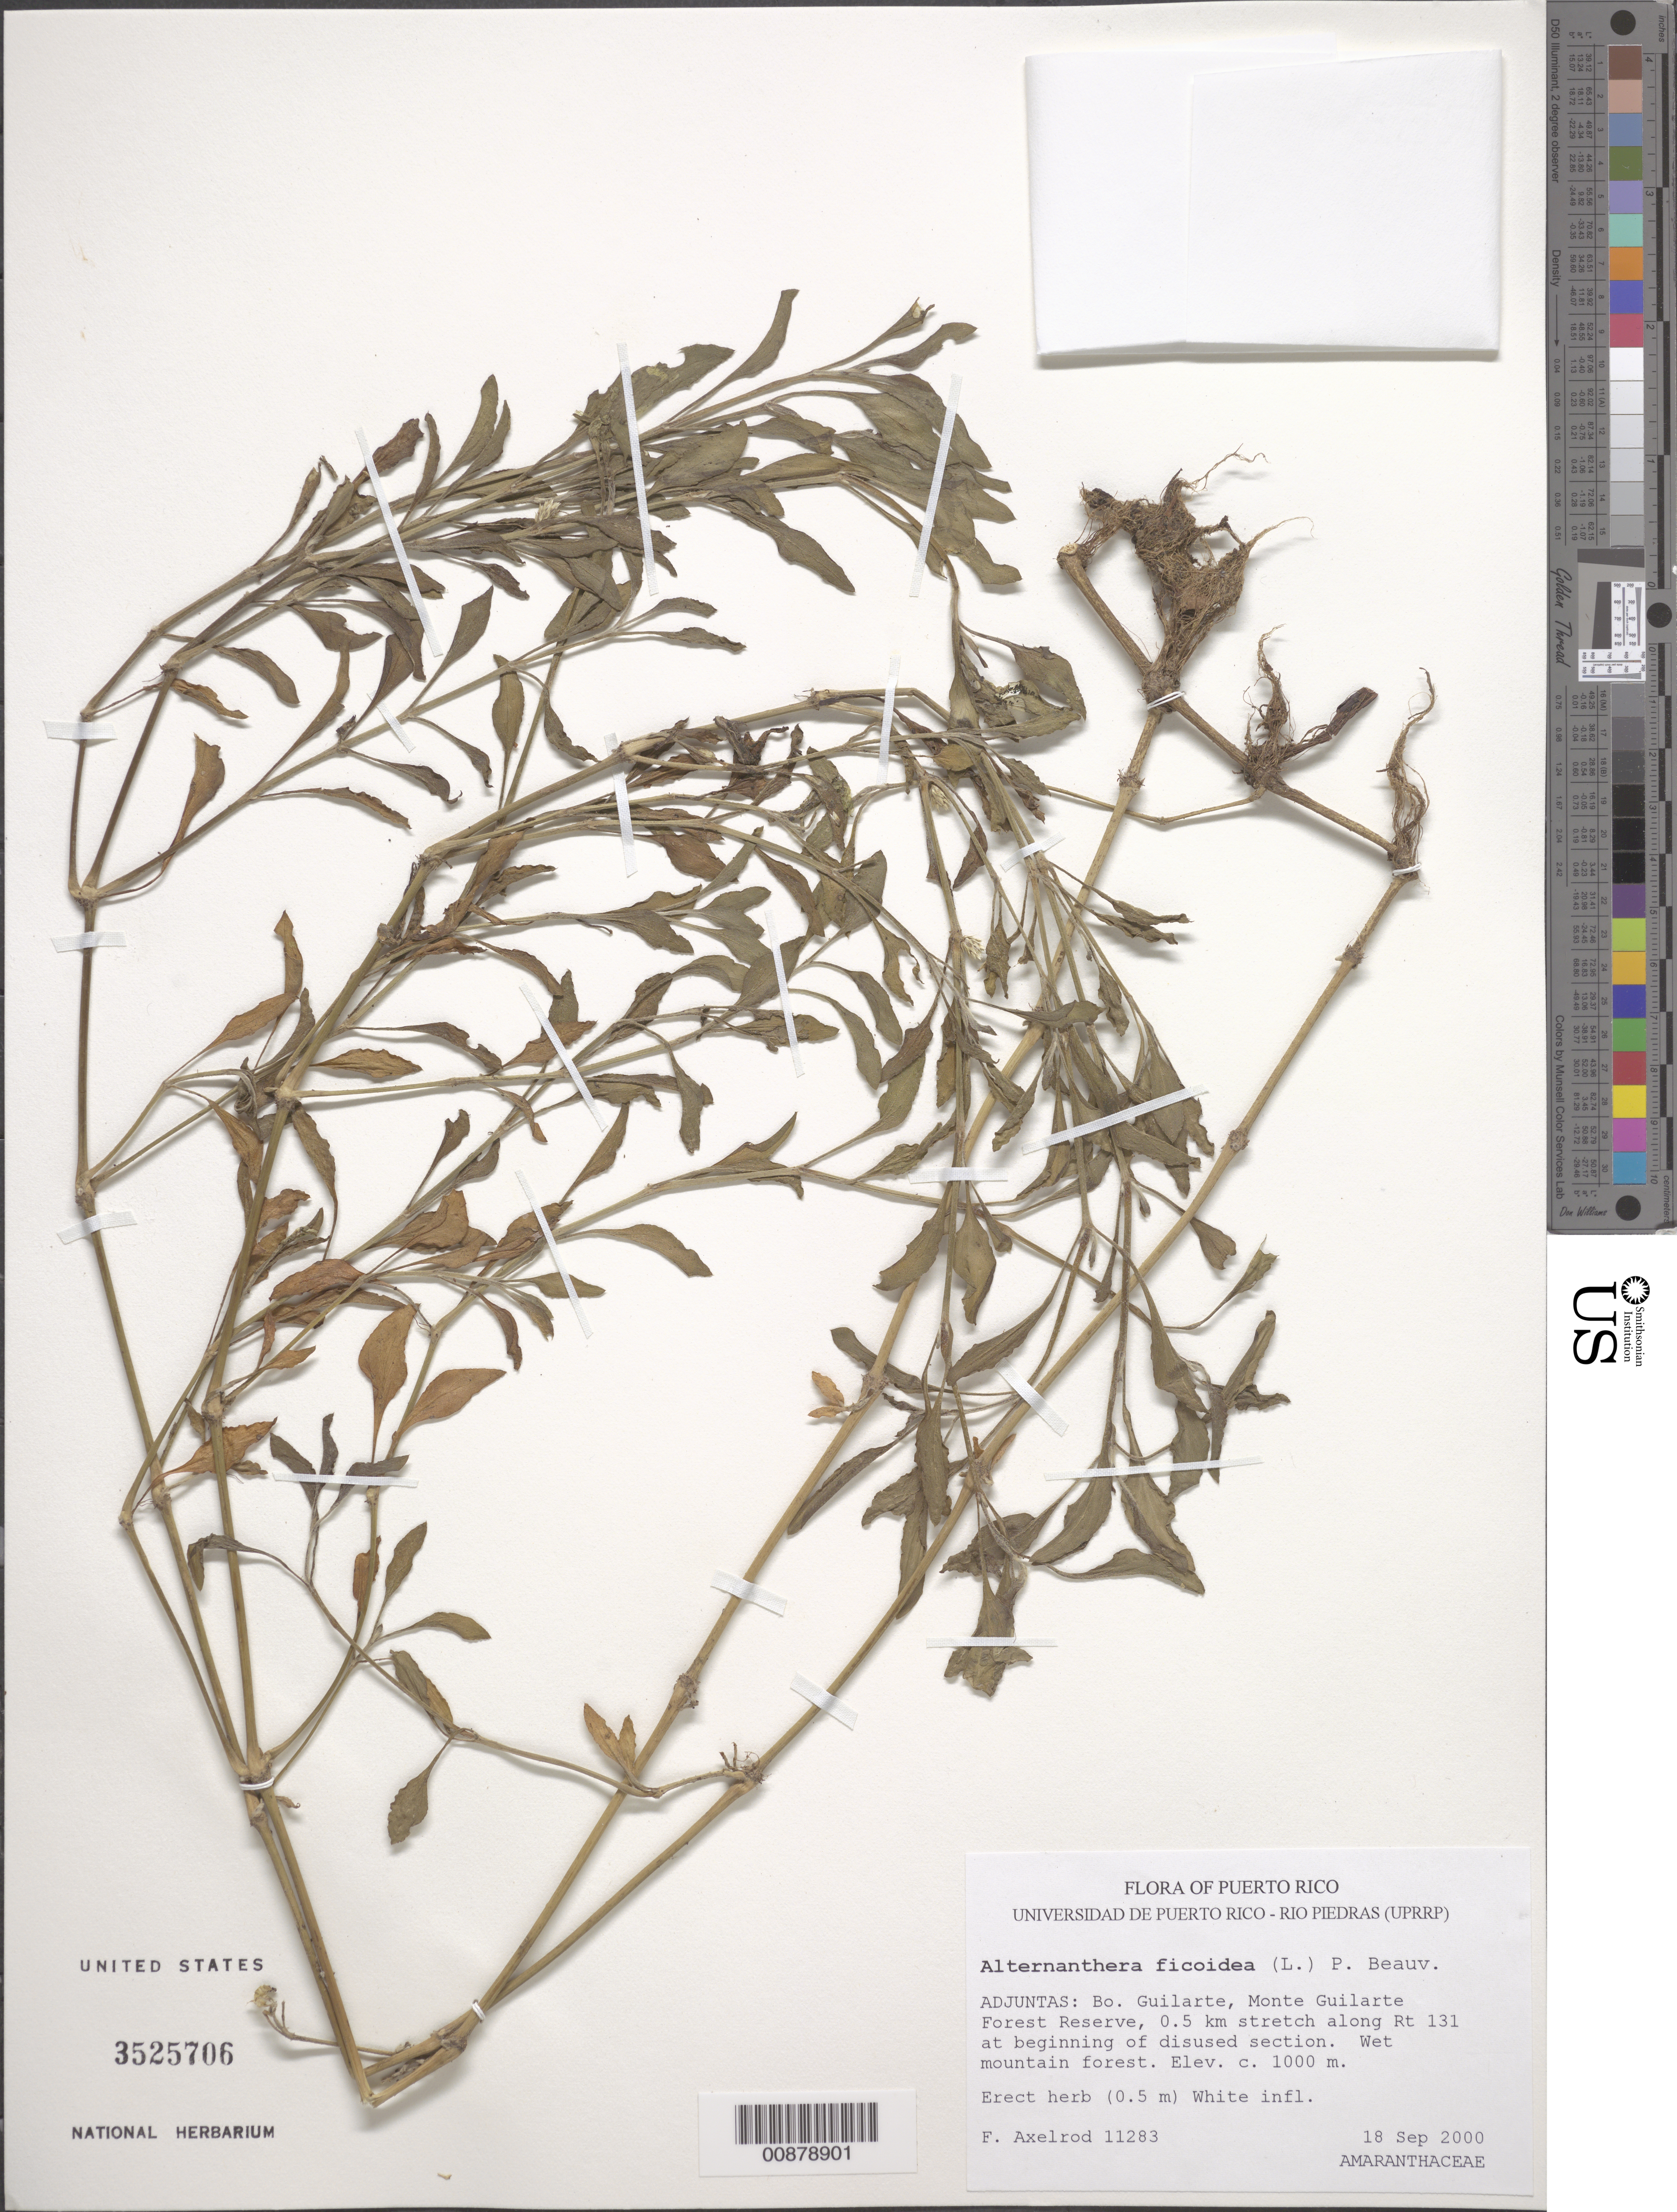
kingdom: Plantae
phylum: Tracheophyta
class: Magnoliopsida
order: Caryophyllales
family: Amaranthaceae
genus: Alternanthera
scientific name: Alternanthera ficoidea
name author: (L.) P. Beauv.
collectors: F. S. Axelrod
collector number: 11283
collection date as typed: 18 Sep 2000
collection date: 2000-09-18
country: Puerto Rico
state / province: Adjuntas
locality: Bo. Guilarte, Monte Guilarte Forest Reserve, 0.5 km stretch along Rt. 131 at beginning of disused section.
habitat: Wet mounatin forest.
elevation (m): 1000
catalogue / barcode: US 3525706